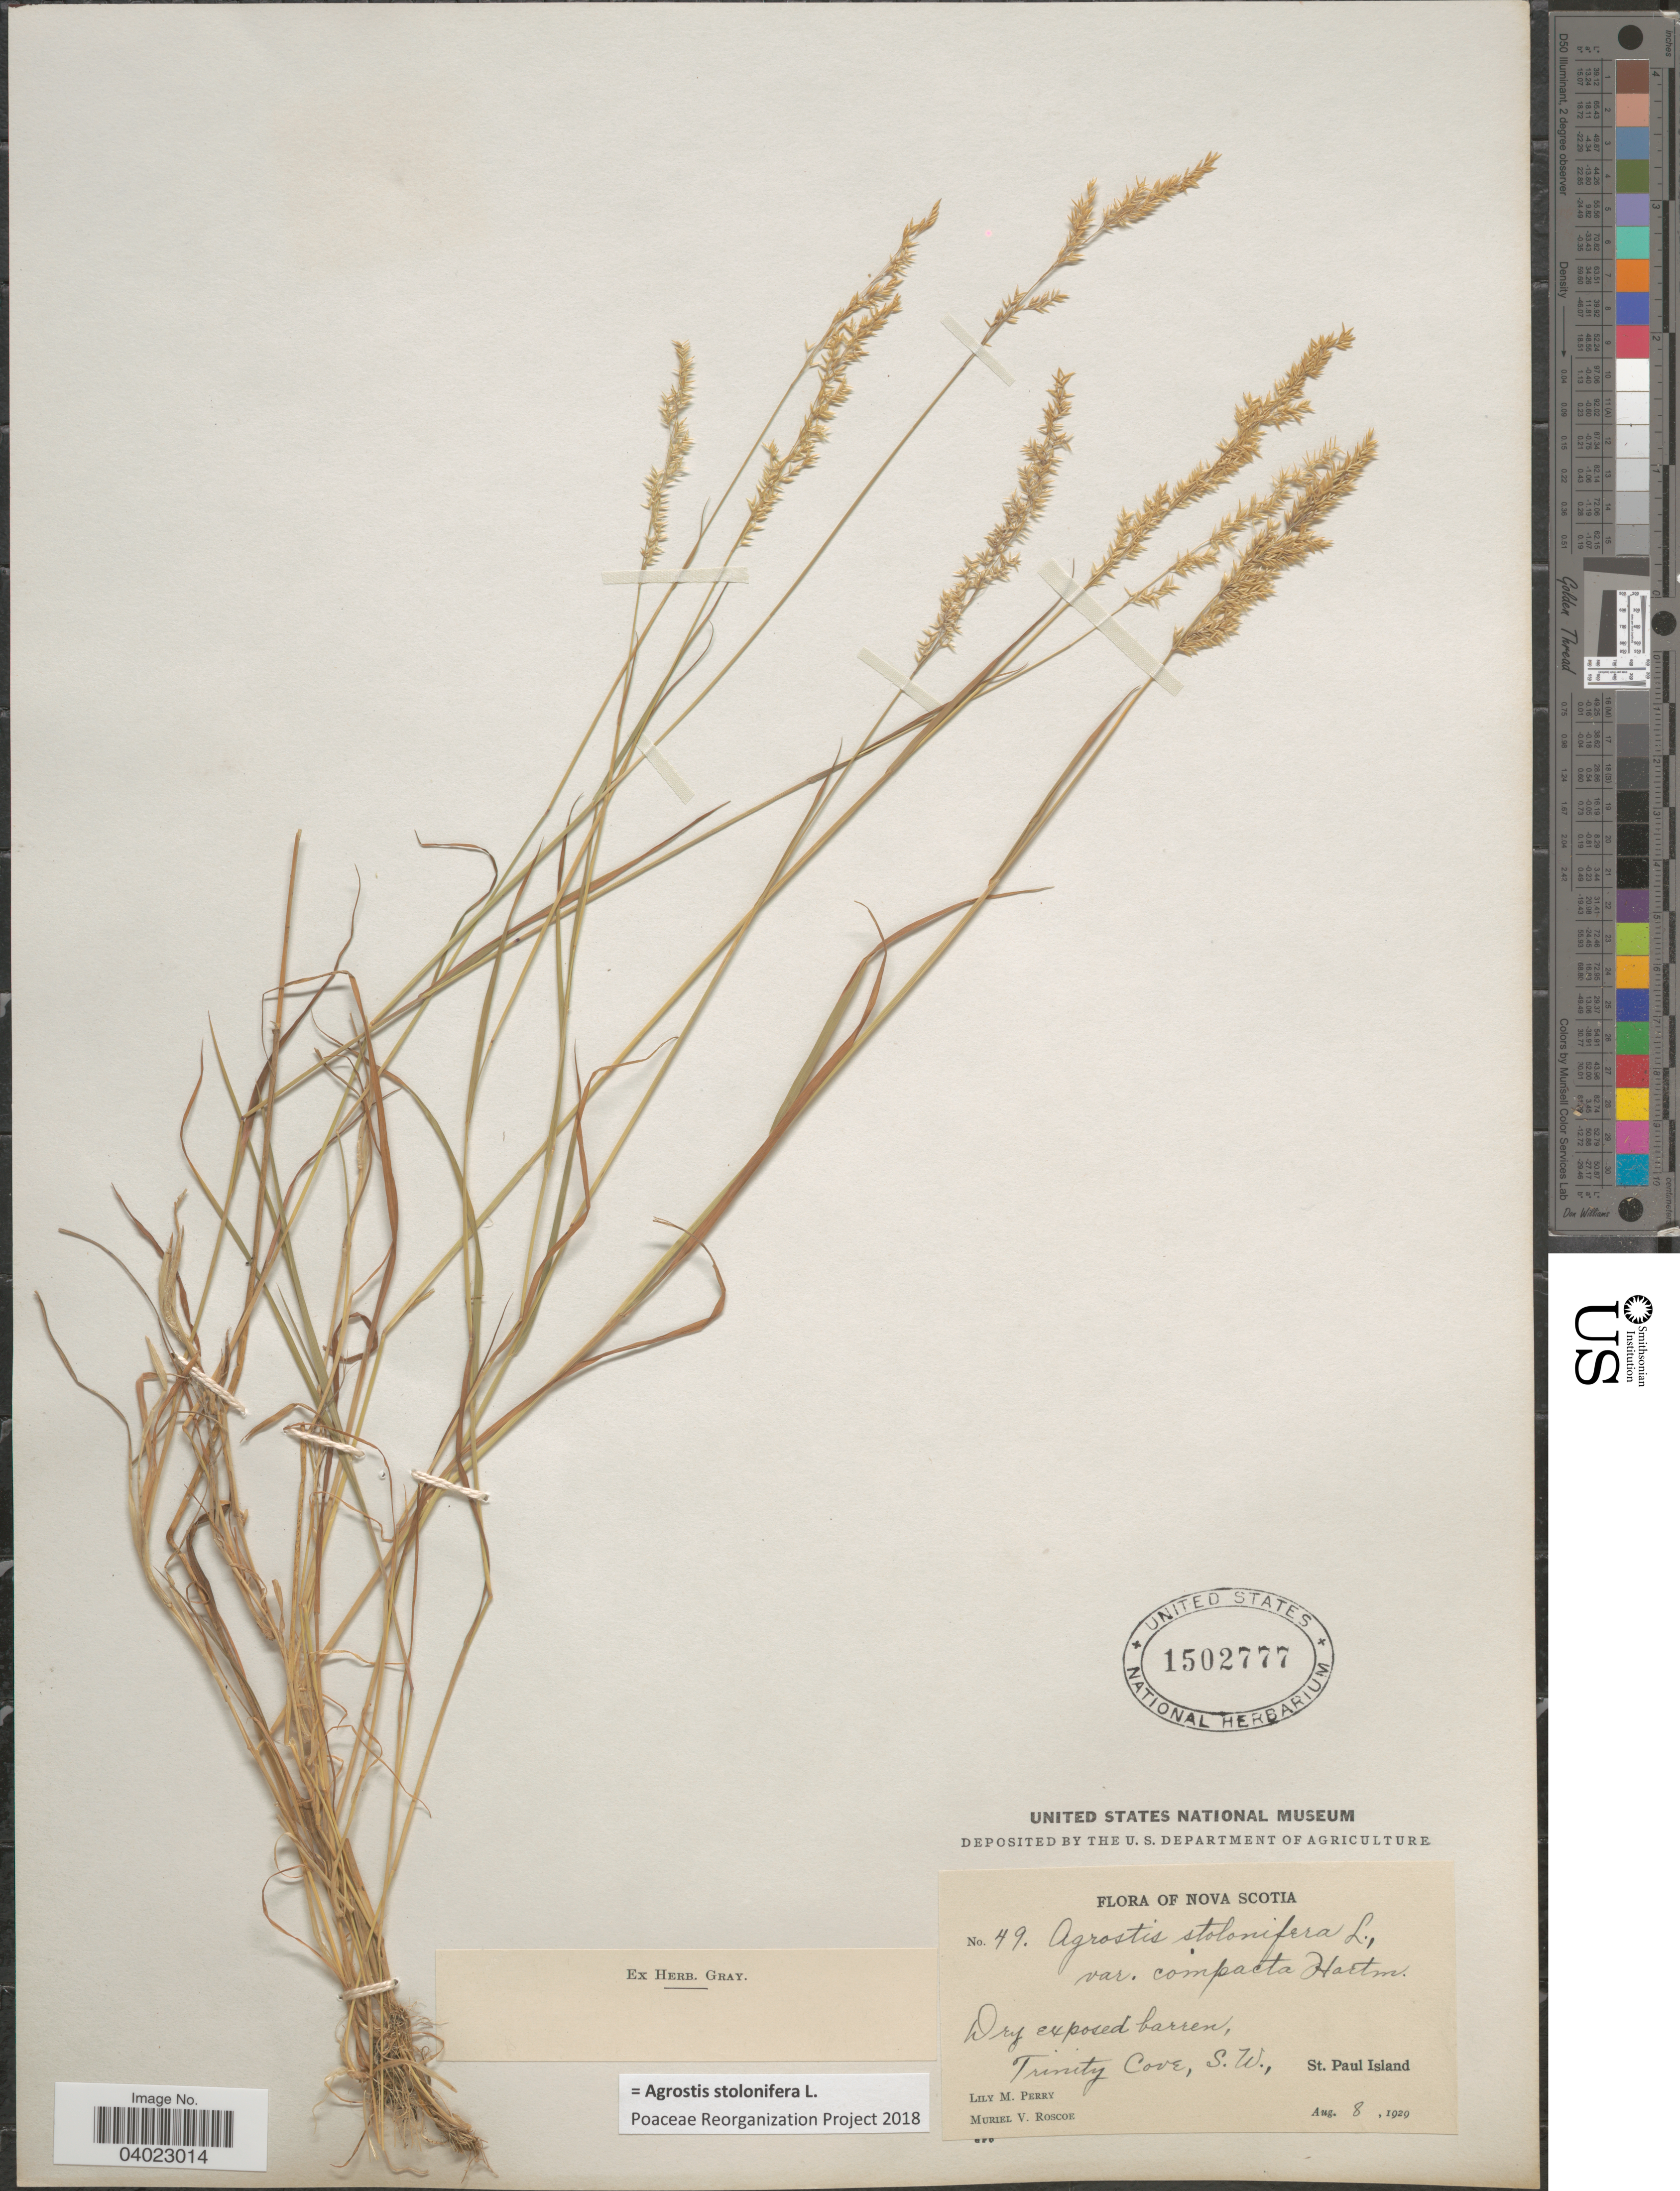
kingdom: Plantae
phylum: Tracheophyta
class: Liliopsida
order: Poales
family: Poaceae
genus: Agrostis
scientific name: Agrostis stolonifera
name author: L.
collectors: L. M. Perry & M. Roscoe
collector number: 49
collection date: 1929-08-08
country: Canada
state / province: Nova Scotia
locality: Dry exposed barren, Trinity Cove, S. W., St. Paul Island.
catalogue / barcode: US 1502777